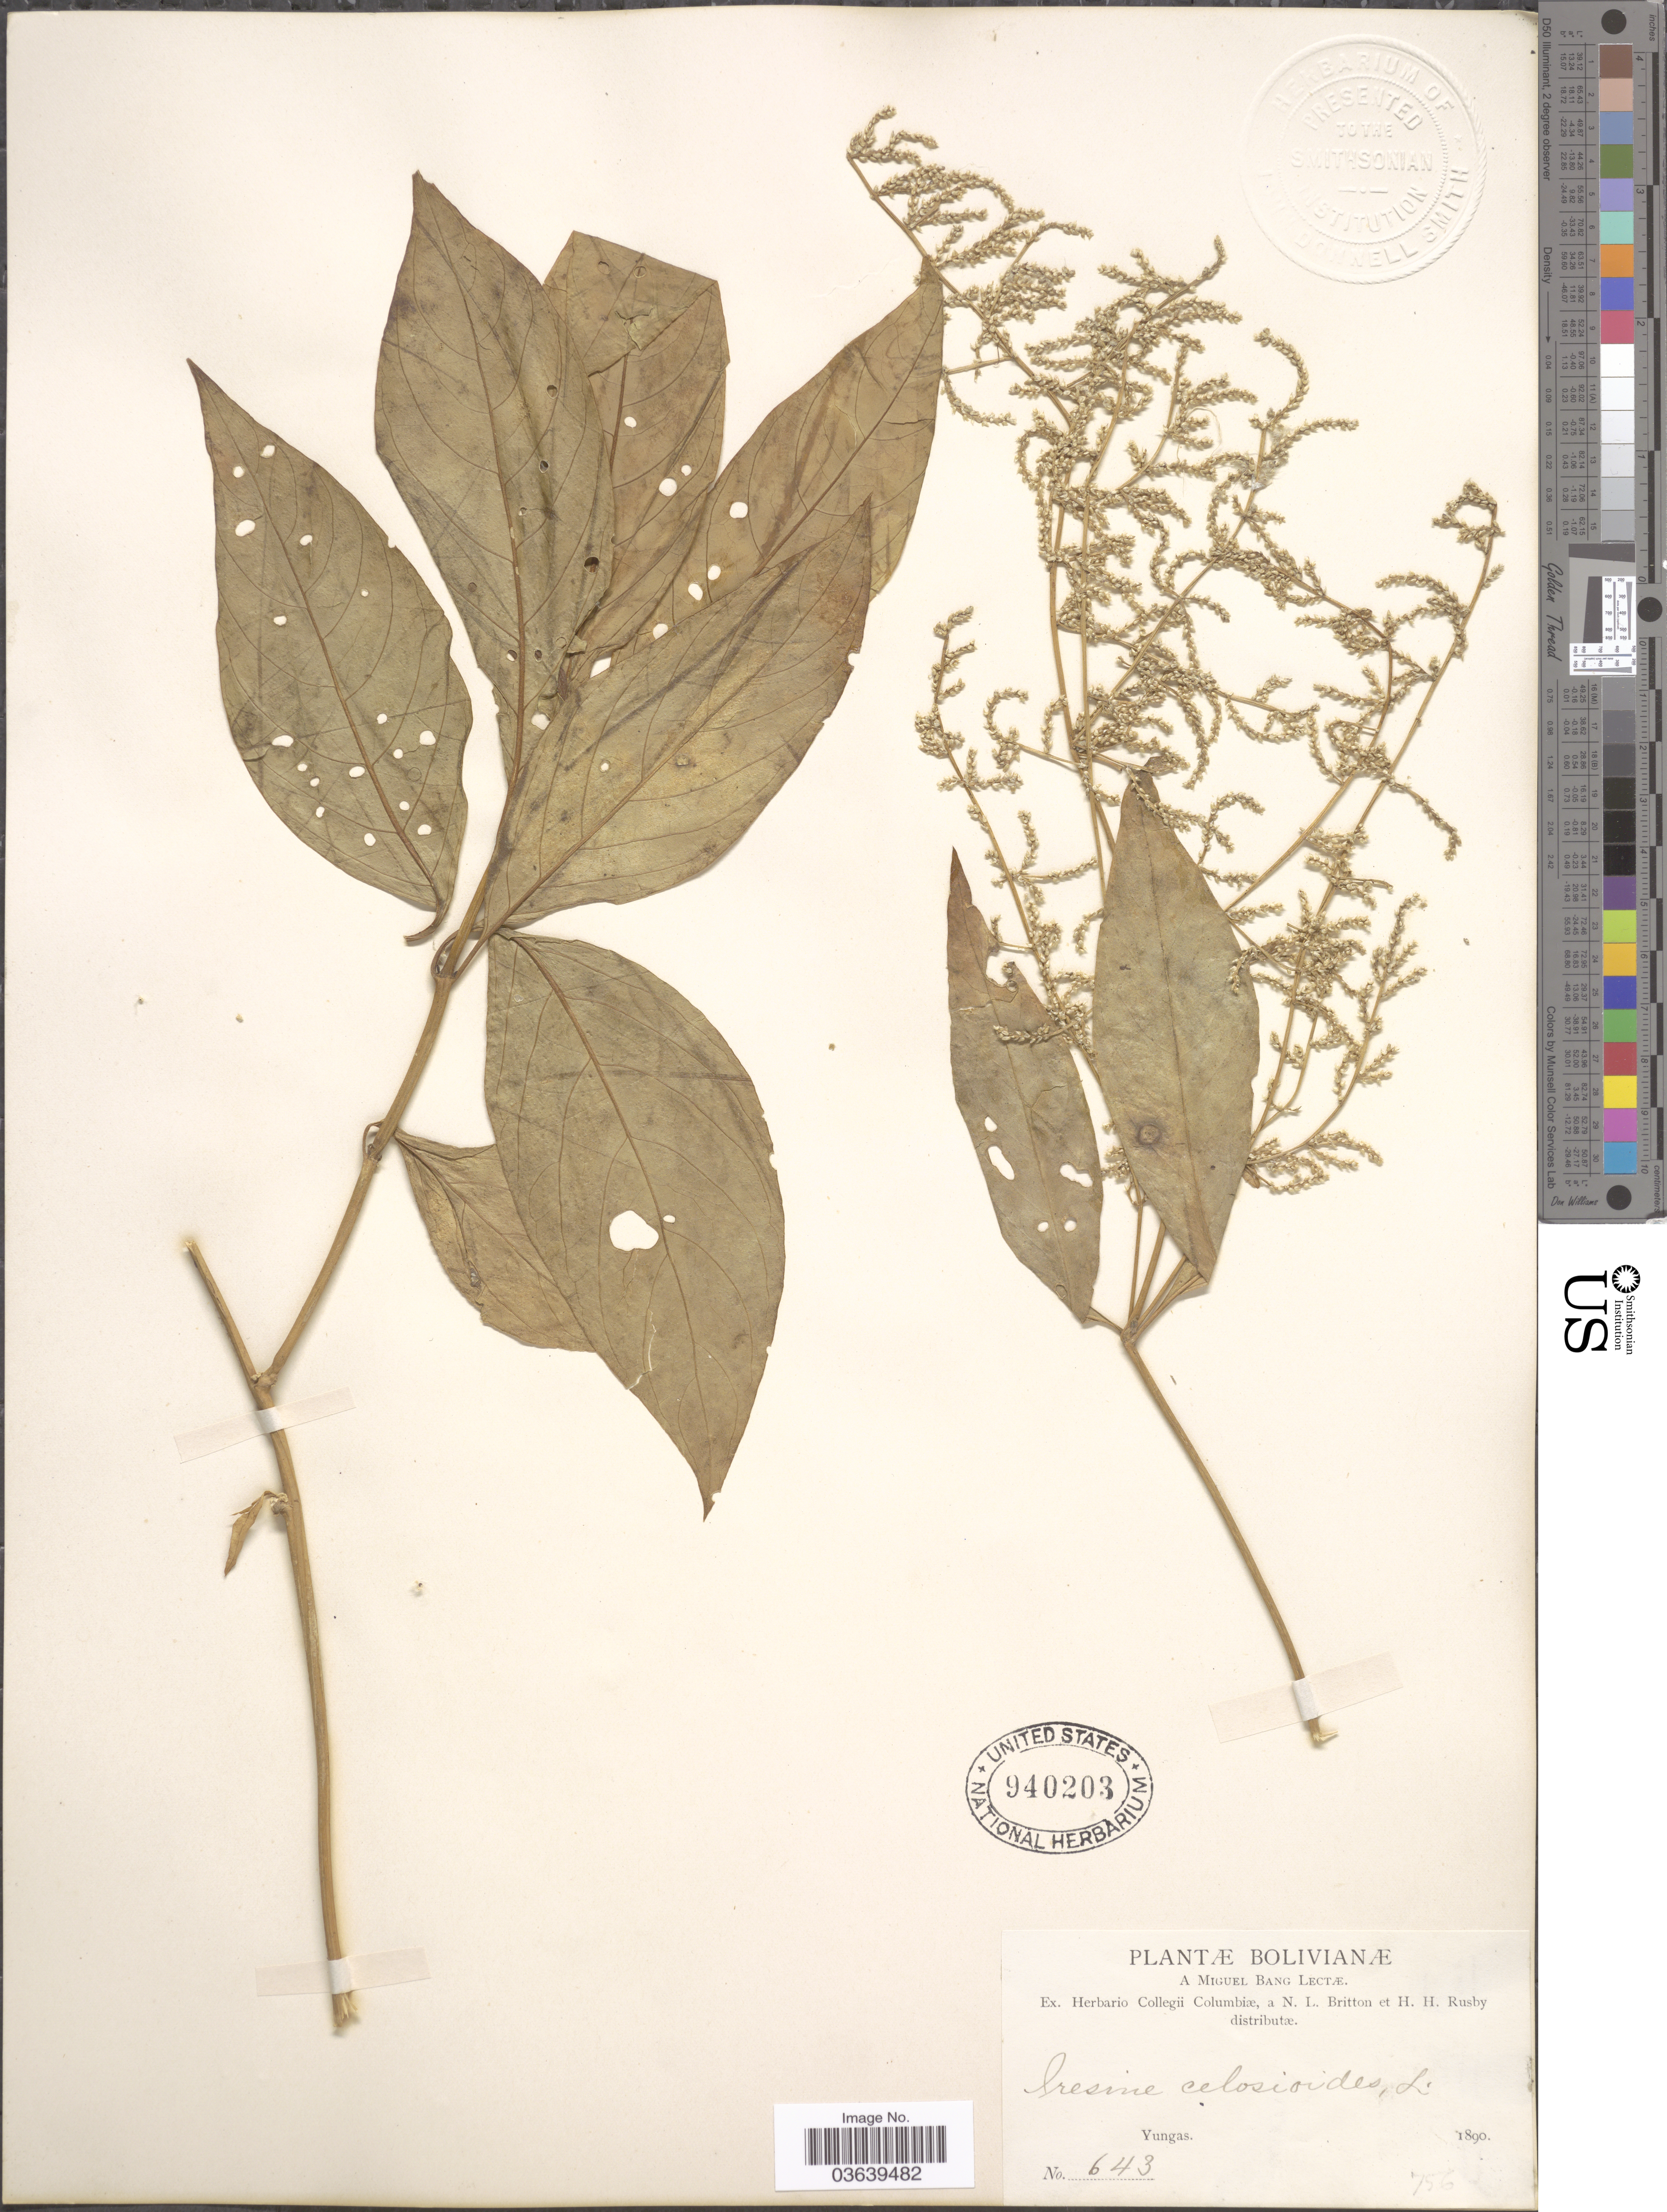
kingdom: Plantae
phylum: Tracheophyta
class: Magnoliopsida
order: Caryophyllales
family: Amaranthaceae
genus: Iresine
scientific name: Iresine celosia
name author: L.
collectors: M. Bang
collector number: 643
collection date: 1890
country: Bolivia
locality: Yungas.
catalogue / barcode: US 940203